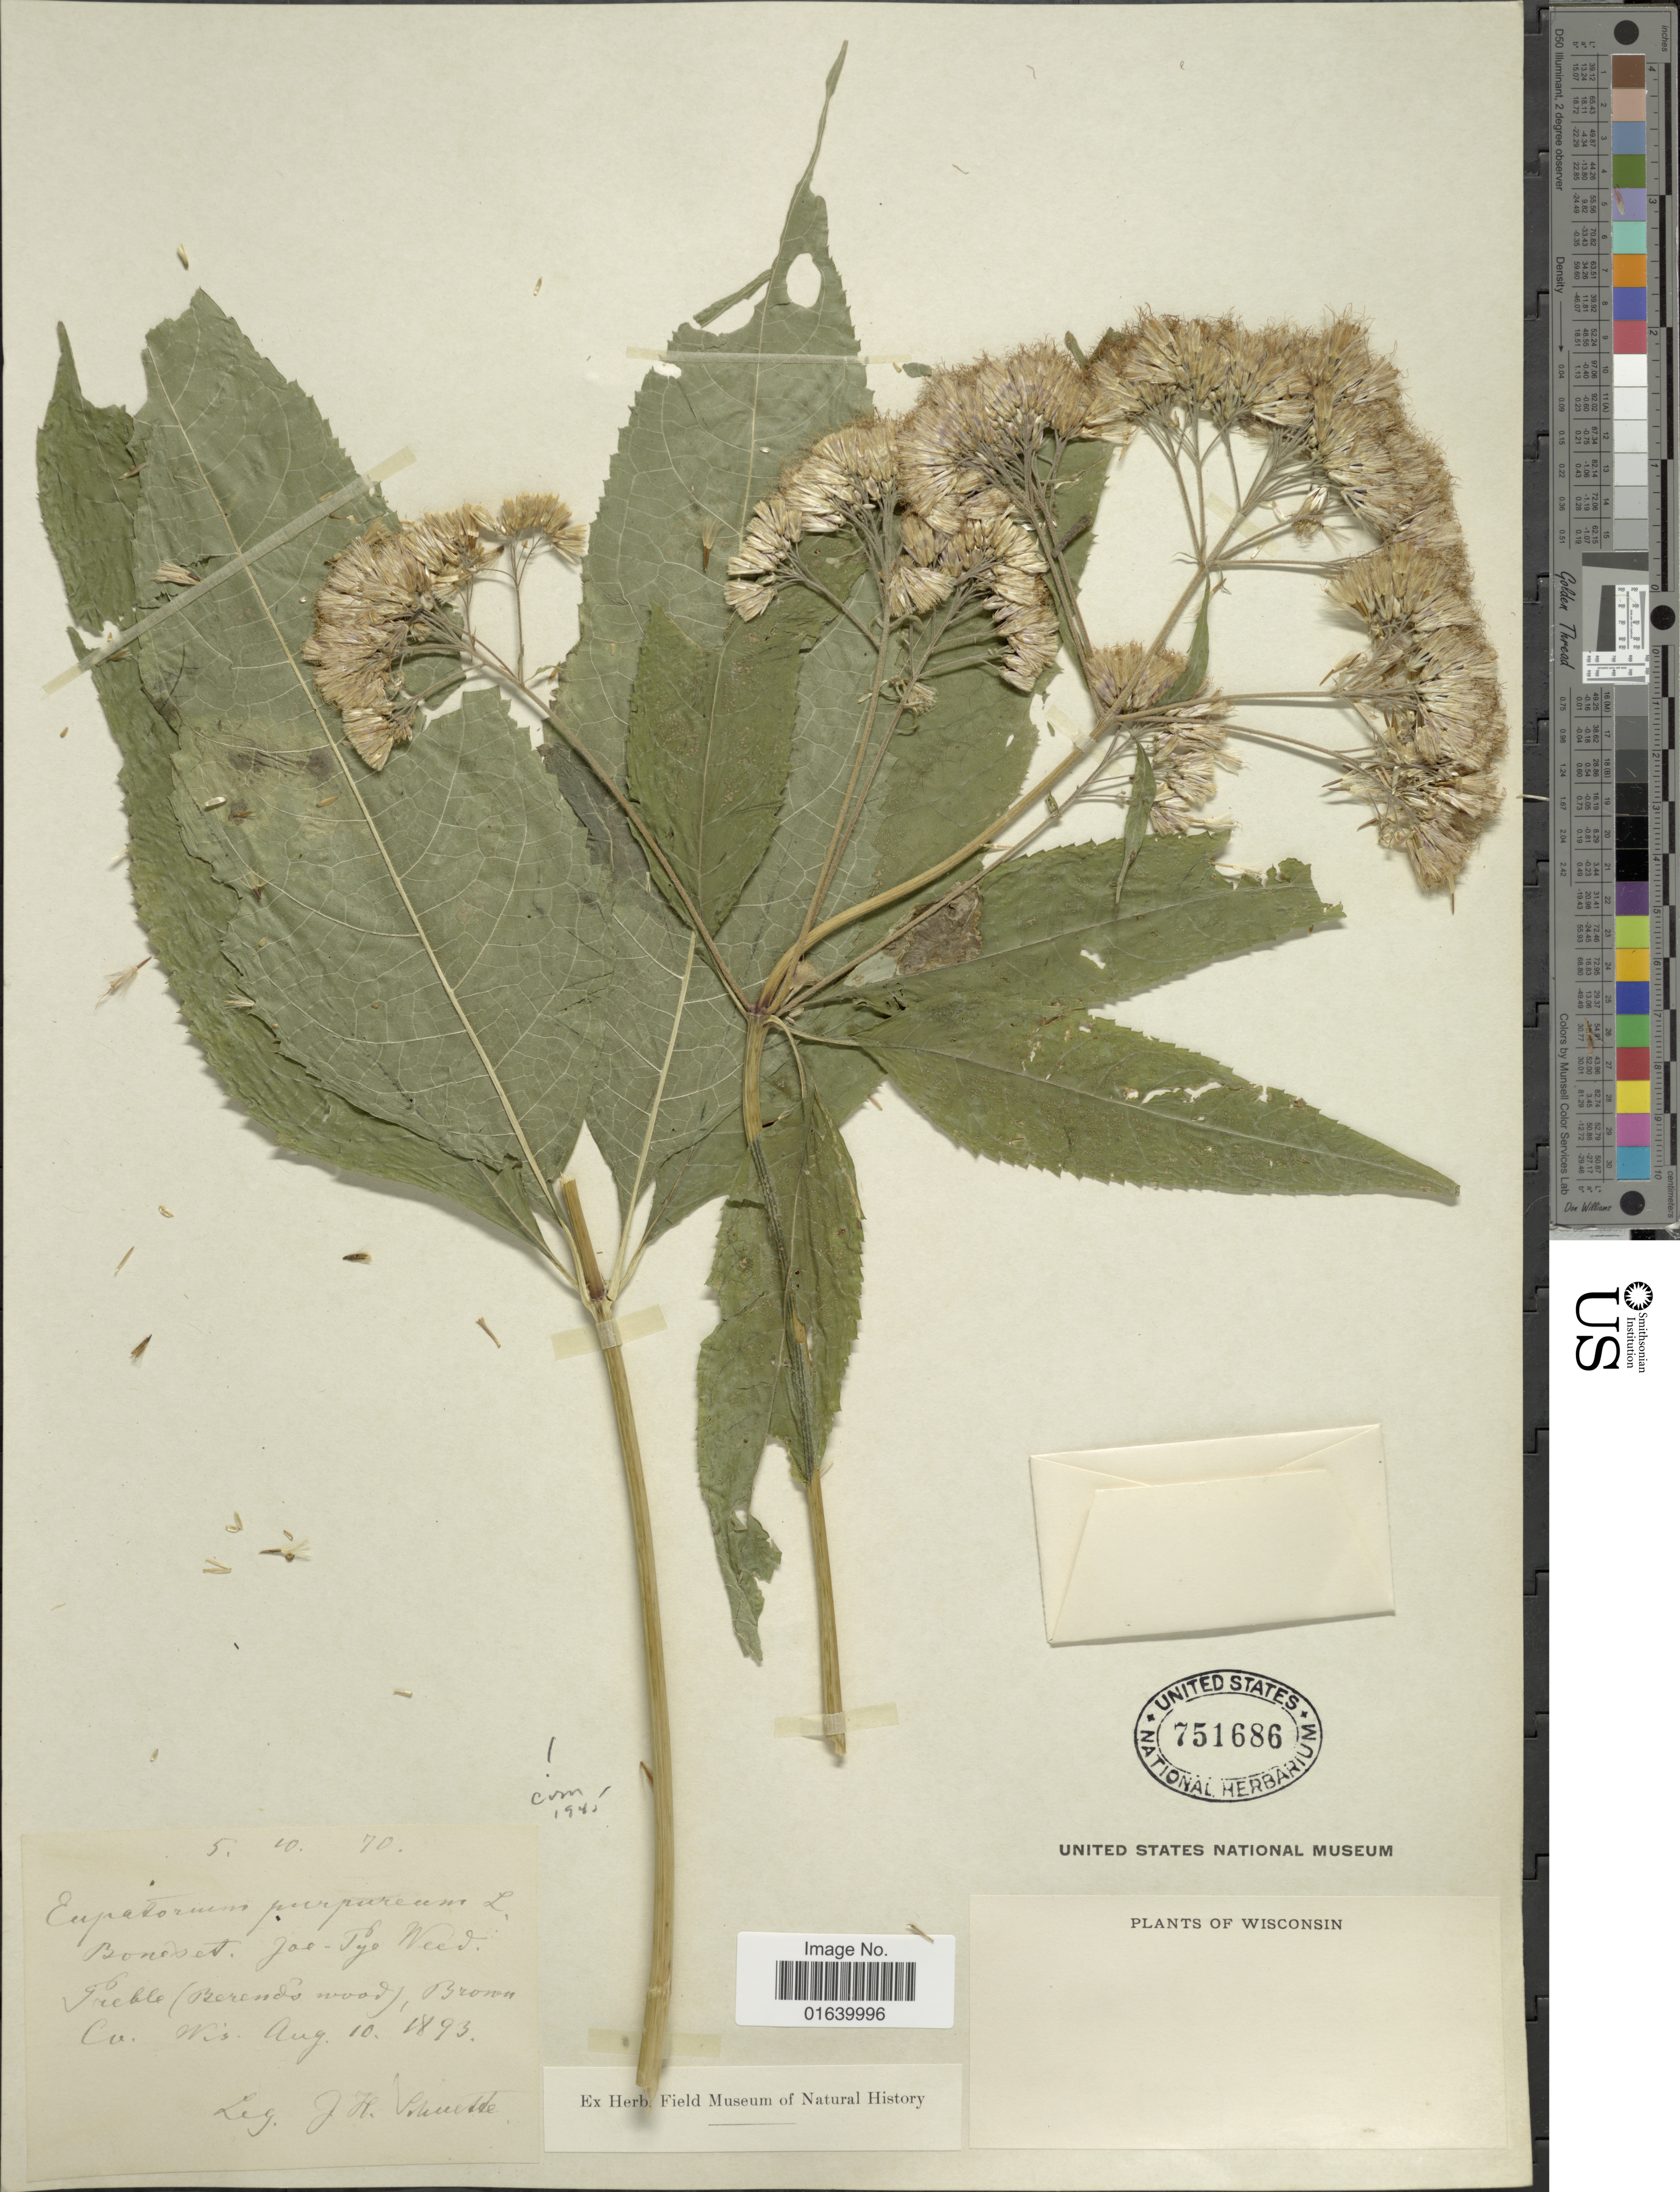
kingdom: Plantae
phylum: Tracheophyta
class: Magnoliopsida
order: Asterales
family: Asteraceae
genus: Eupatorium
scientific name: Eupatorium purpureum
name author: (L.) E.E. Lamont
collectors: J. Vincette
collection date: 1893-08-10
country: United States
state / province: Wisconsin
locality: Wisconsin, Treble (Berends wood), Brown Co.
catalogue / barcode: US 751686